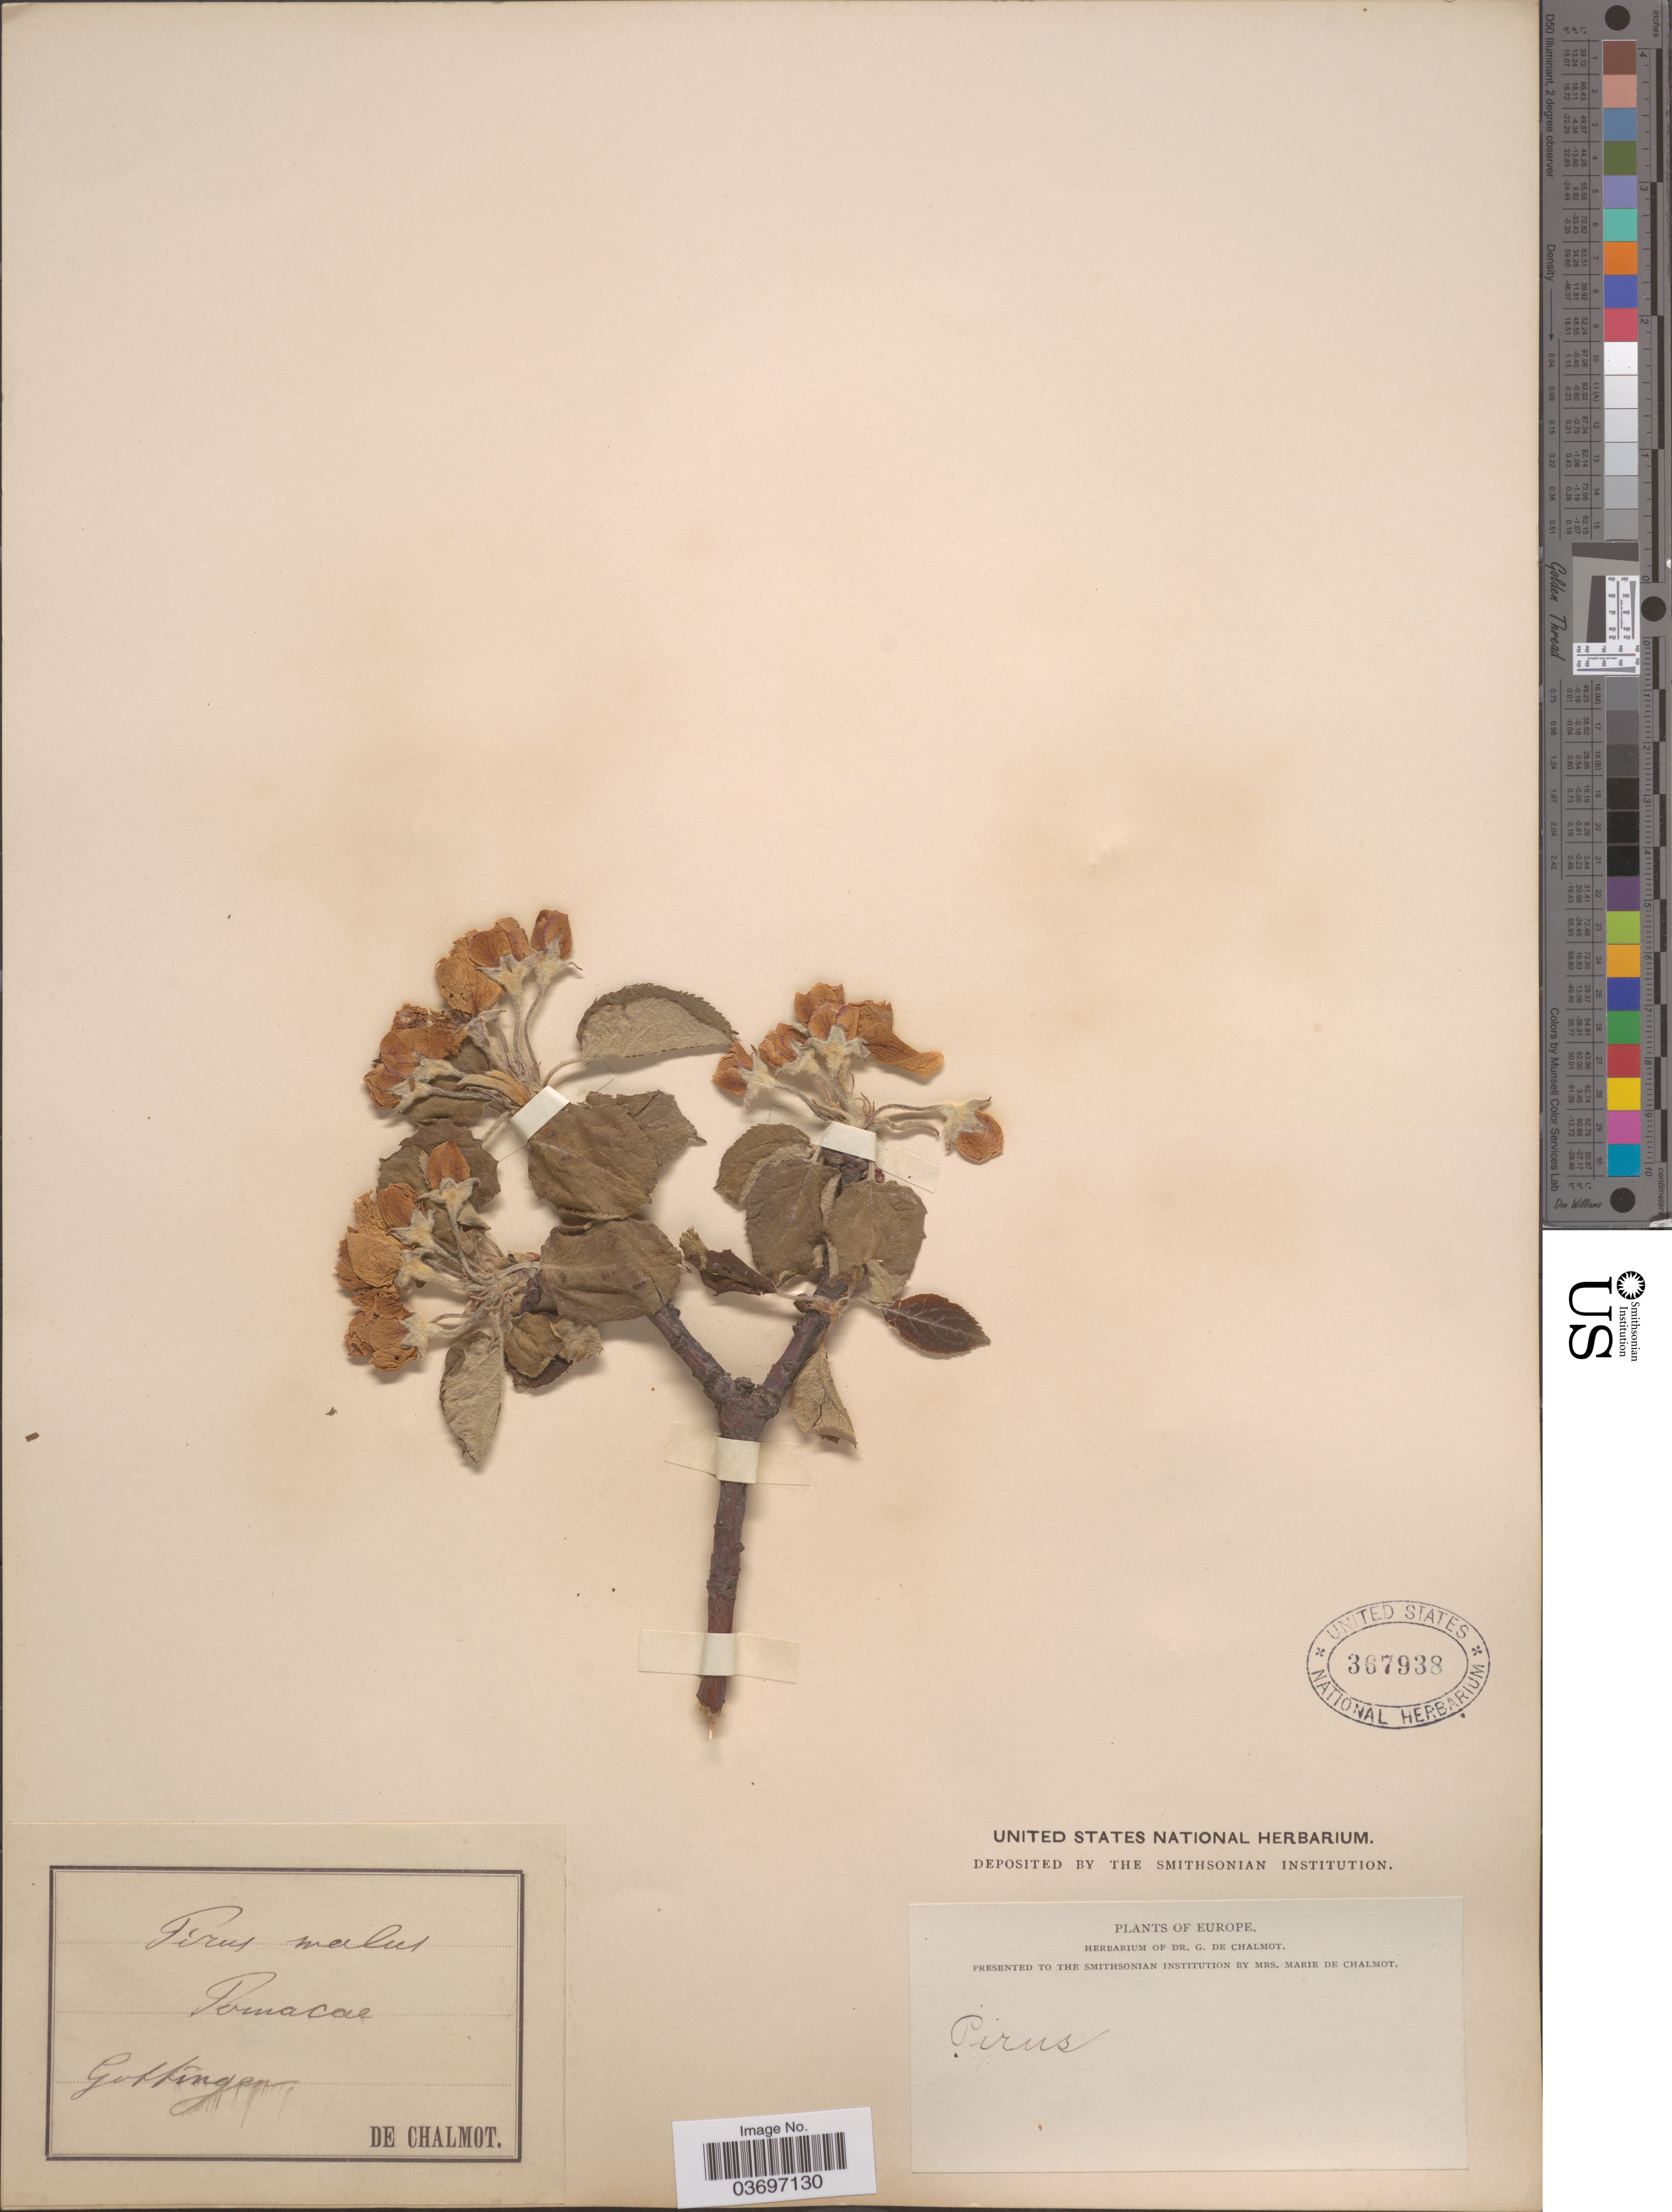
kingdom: Plantae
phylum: Tracheophyta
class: Magnoliopsida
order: Rosales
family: Rosaceae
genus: Malus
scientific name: Malus pumila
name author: Mill.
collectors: G. de Chalmot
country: Germany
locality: Europe. Gottingen.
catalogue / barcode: US 367938